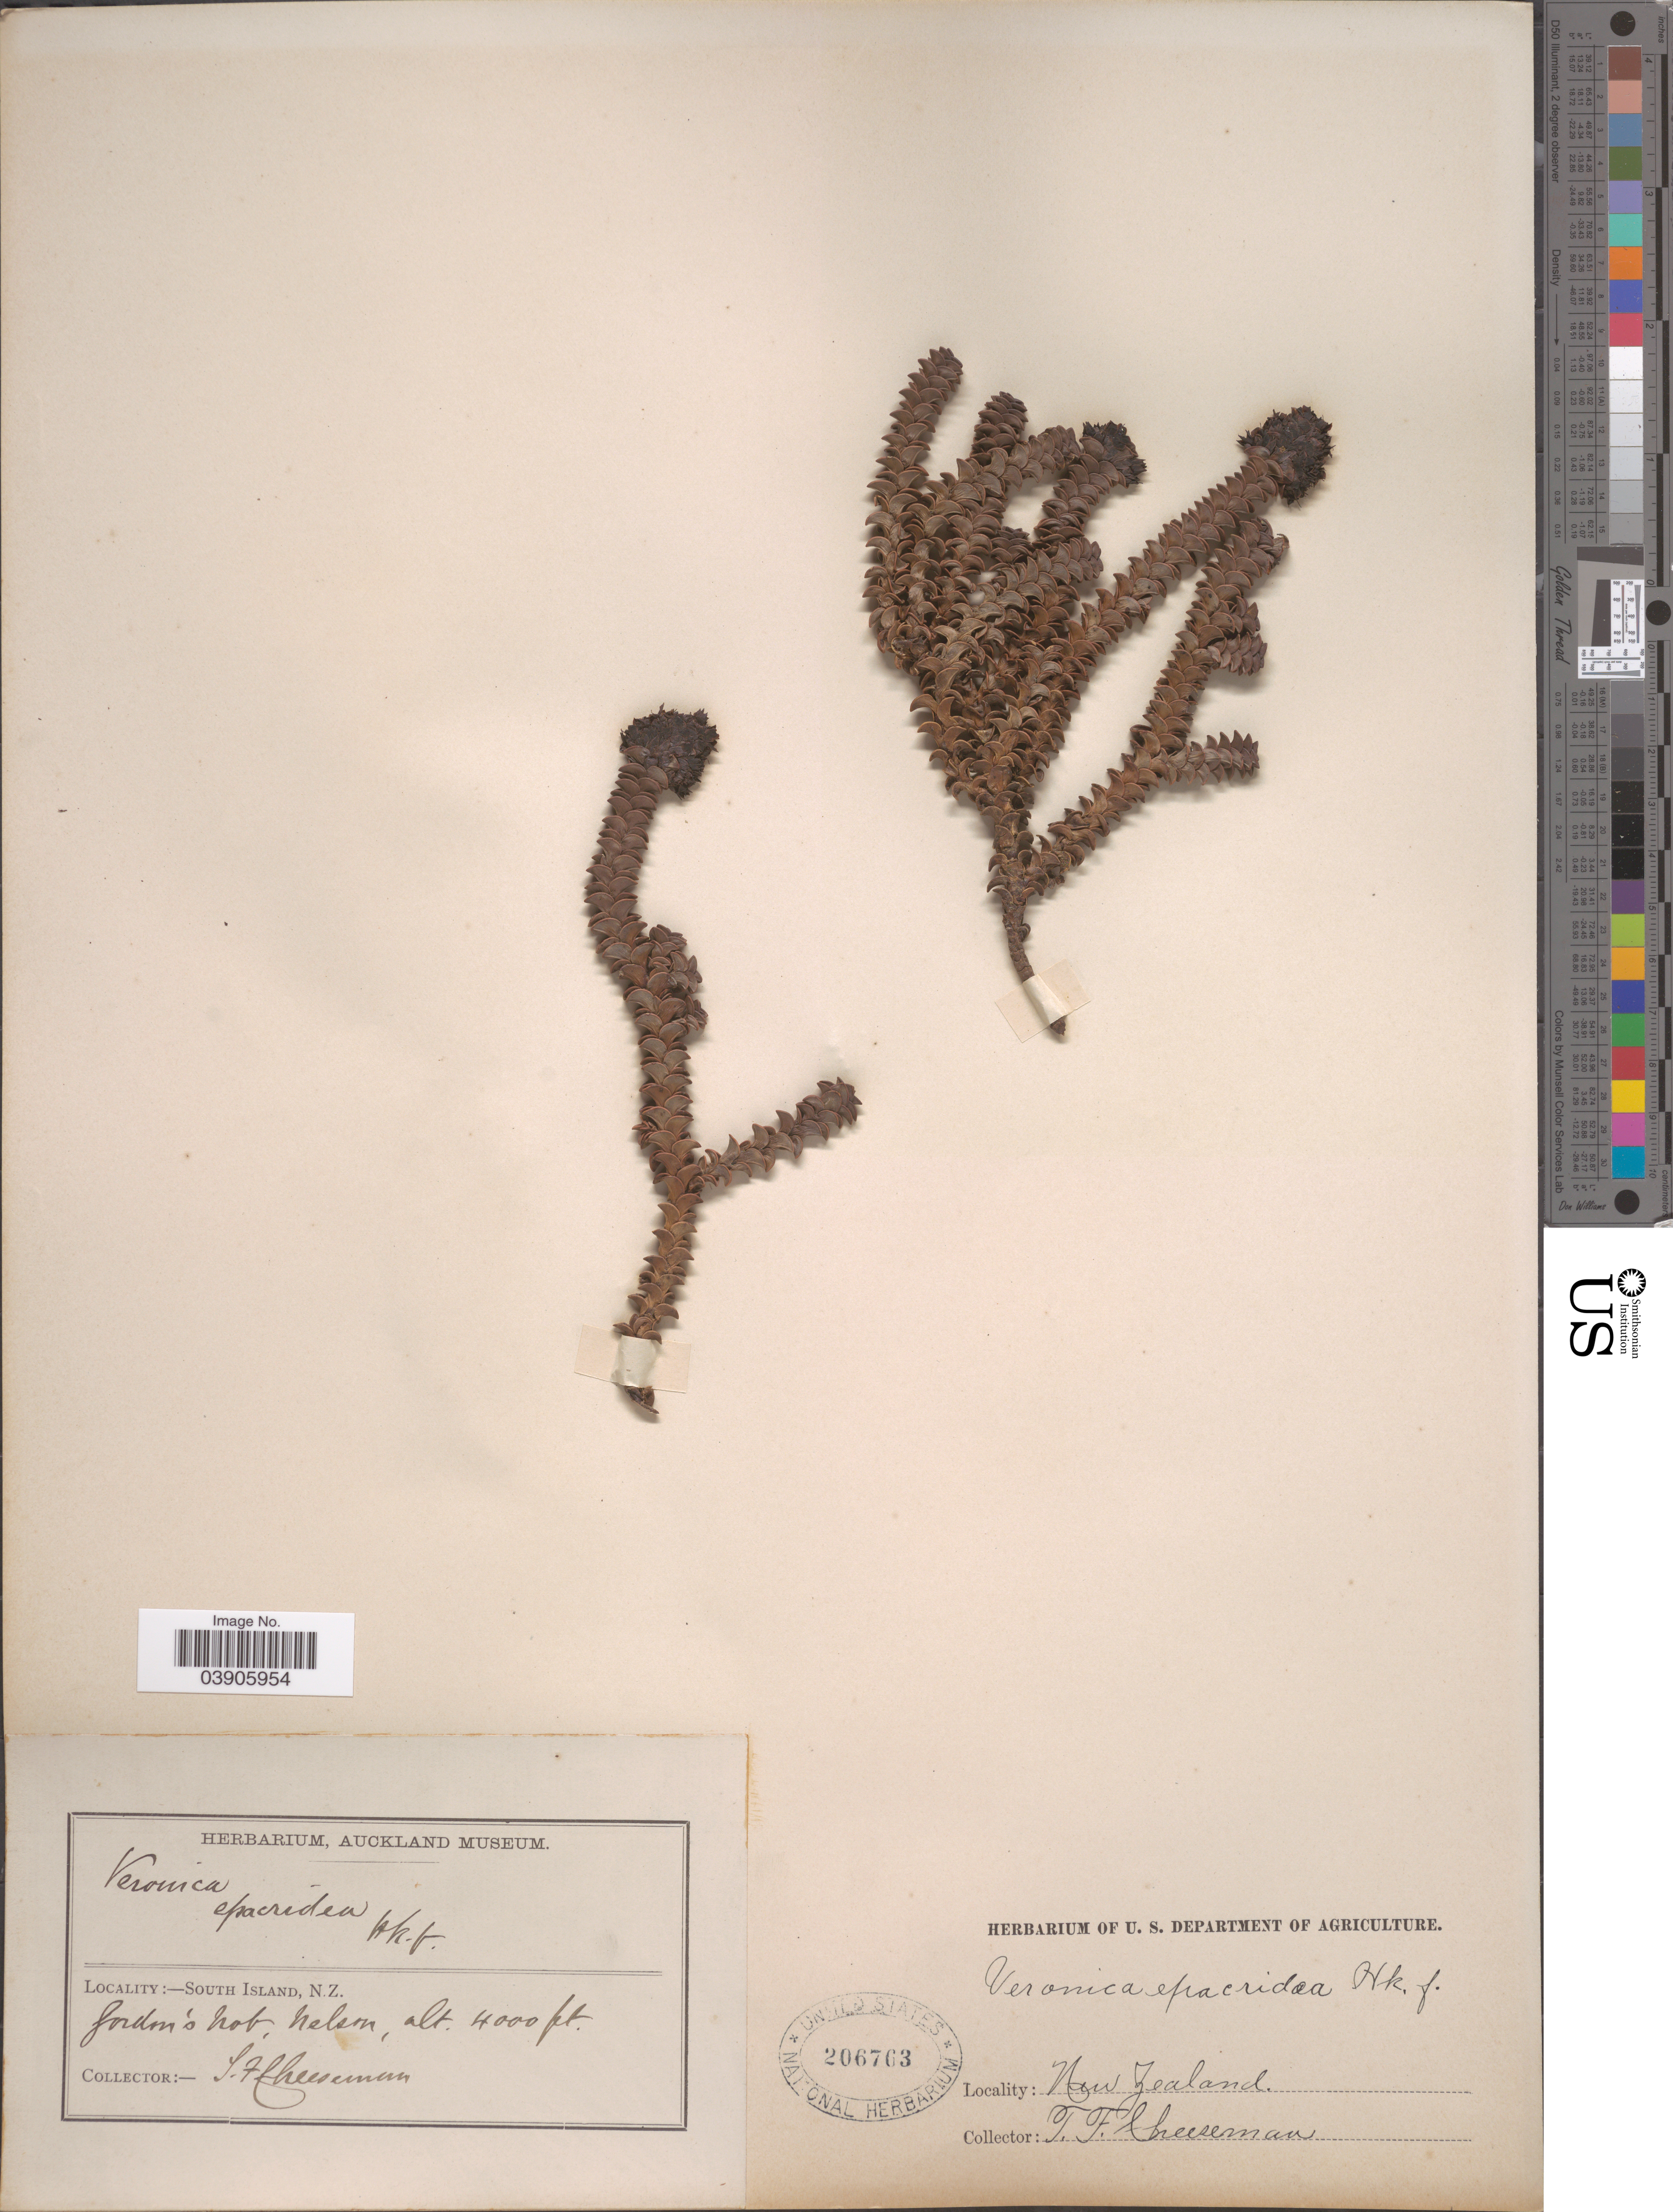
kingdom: Plantae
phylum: Tracheophyta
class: Magnoliopsida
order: Lamiales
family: Plantaginaceae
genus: Hebe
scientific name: Hebe epacridea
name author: (Hook. f.) Andersen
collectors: T. F. Cheeseman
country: New Zealand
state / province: Nelson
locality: South Island. Jordan's nob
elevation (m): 1219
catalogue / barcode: US 206763